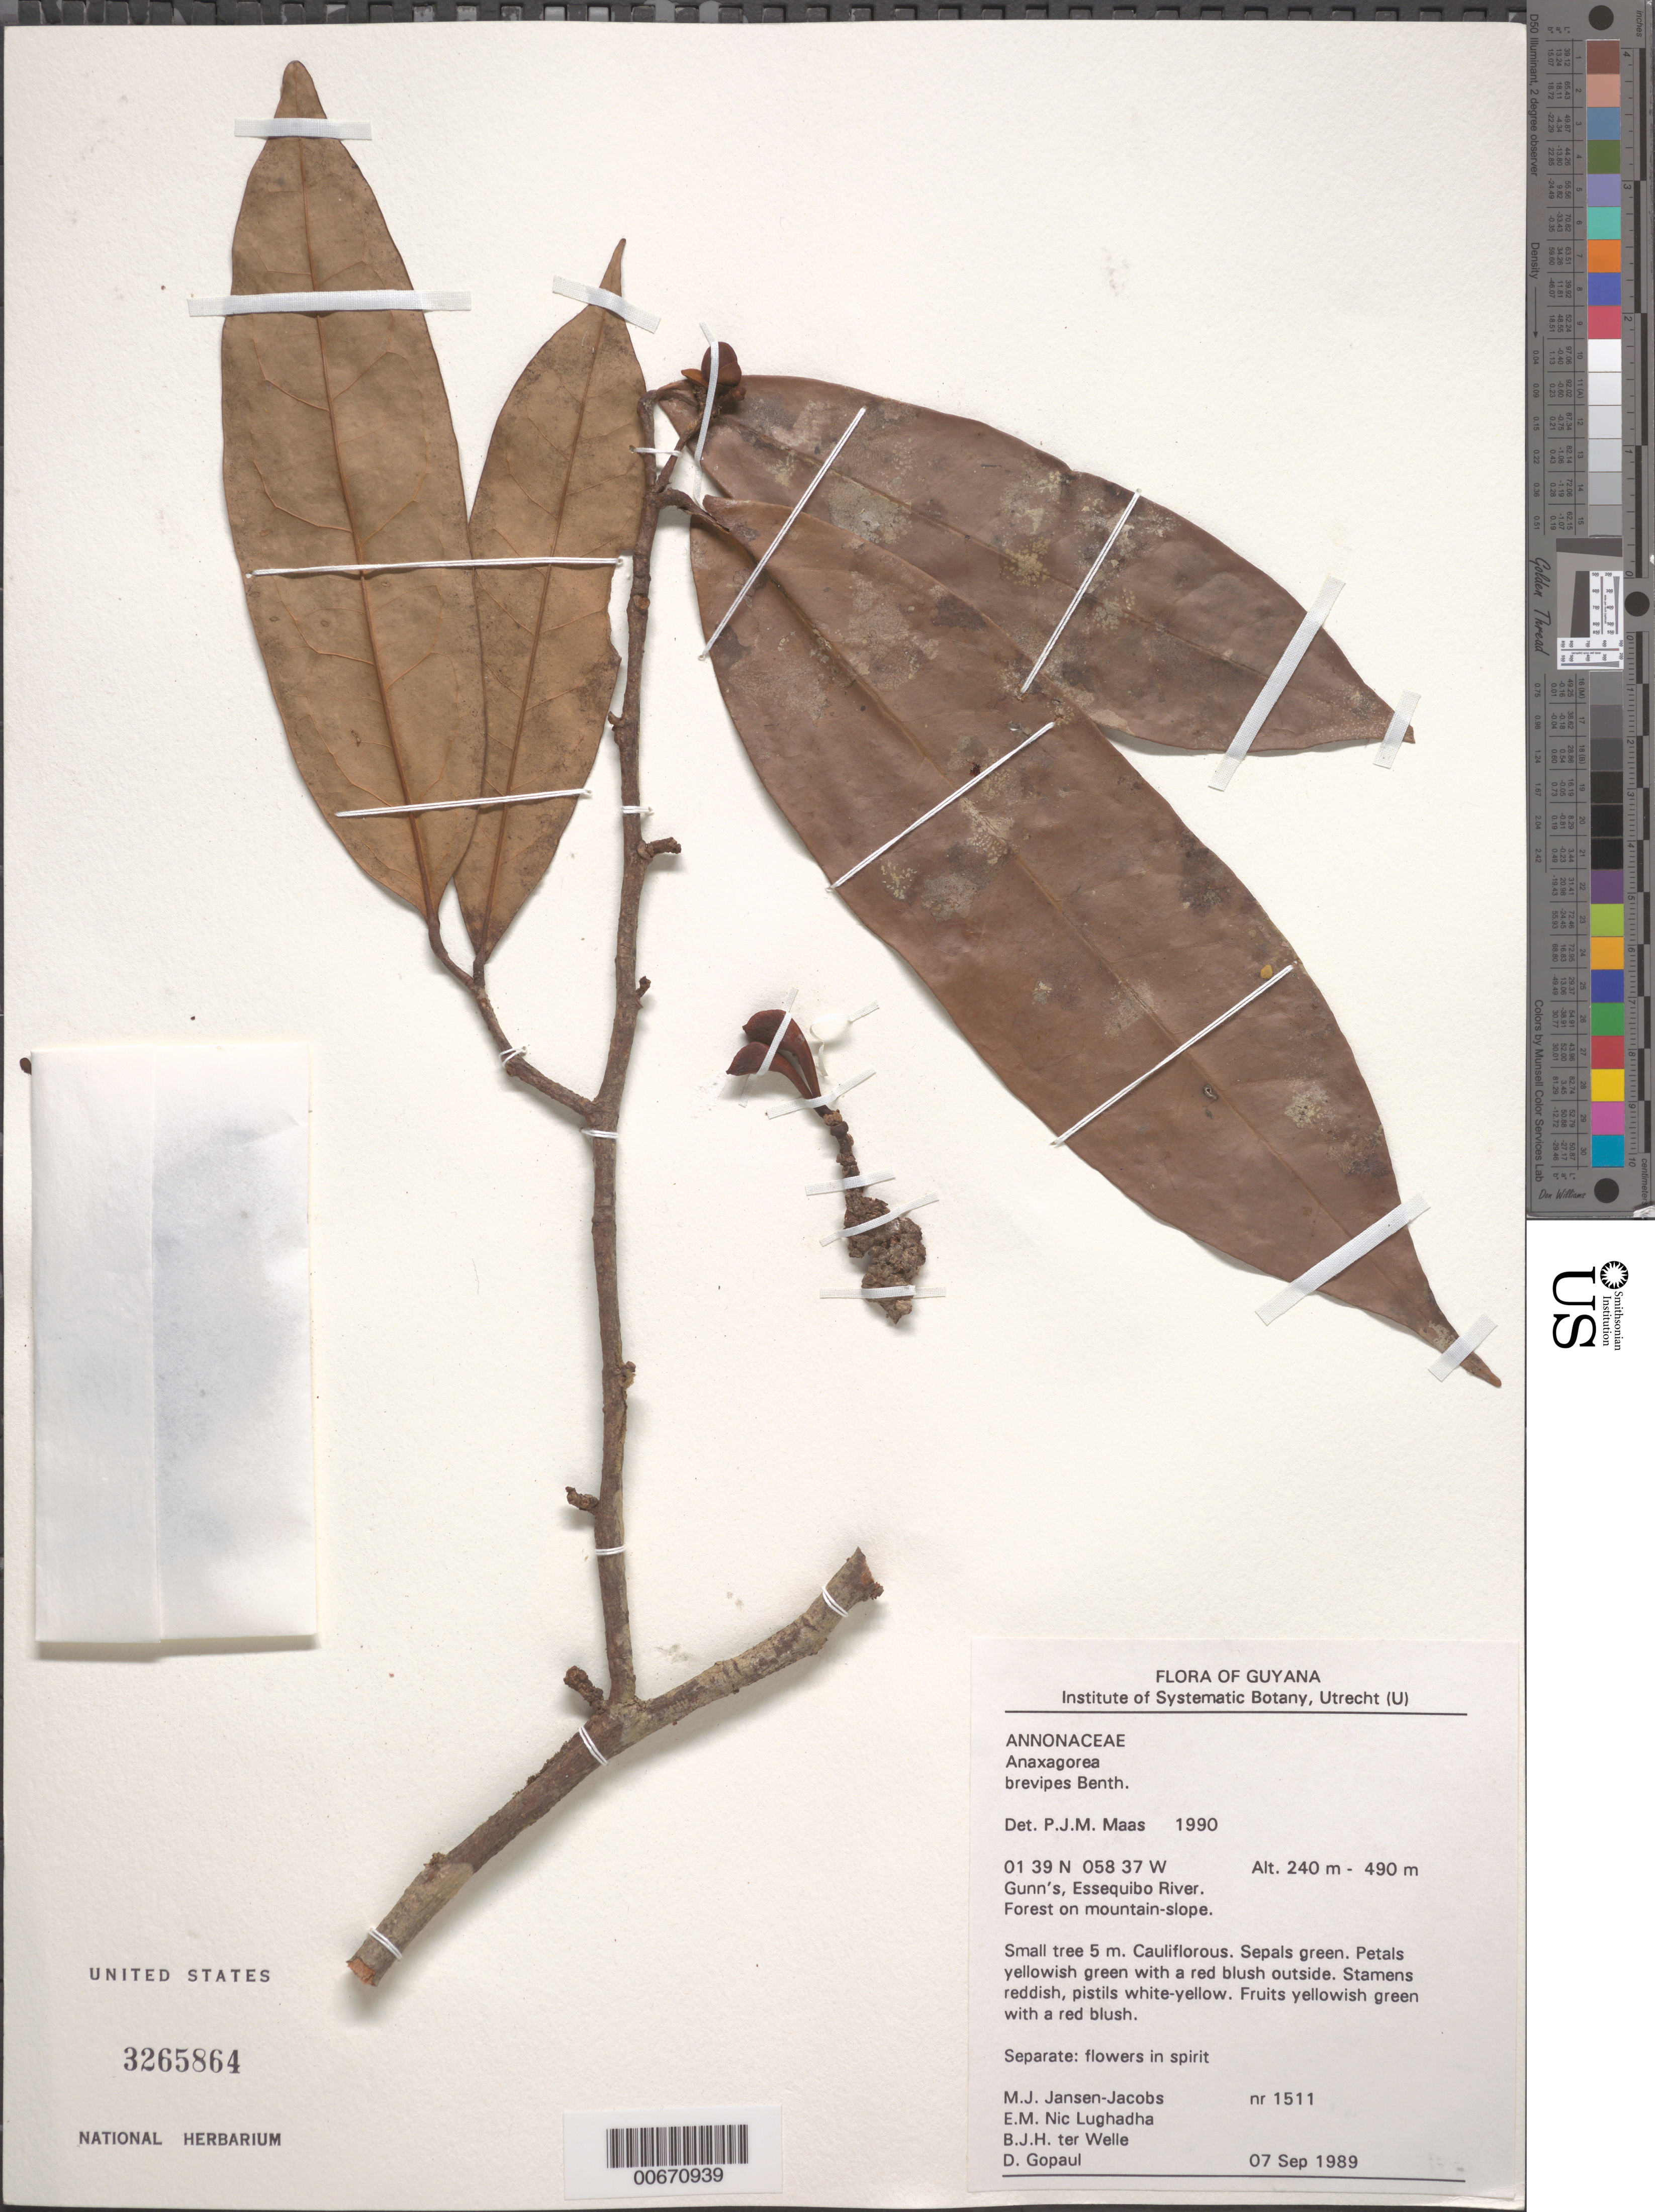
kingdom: Plantae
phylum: Tracheophyta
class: Magnoliopsida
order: Magnoliales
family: Annonaceae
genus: Anaxagorea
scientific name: Anaxagorea brevipes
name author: Benth.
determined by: Maas, Paul J. M.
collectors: M. J. Jansen-Jacobs, E. Nic Lughadha, B. Welle & D. Gopaul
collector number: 1511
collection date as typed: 7-Sep-89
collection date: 1989-09-07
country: Guyana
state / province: U. Takutu-U. Essequibo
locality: Gunn's, Essequibo River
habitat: Forest on mountain slope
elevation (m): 240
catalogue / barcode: US 3265864